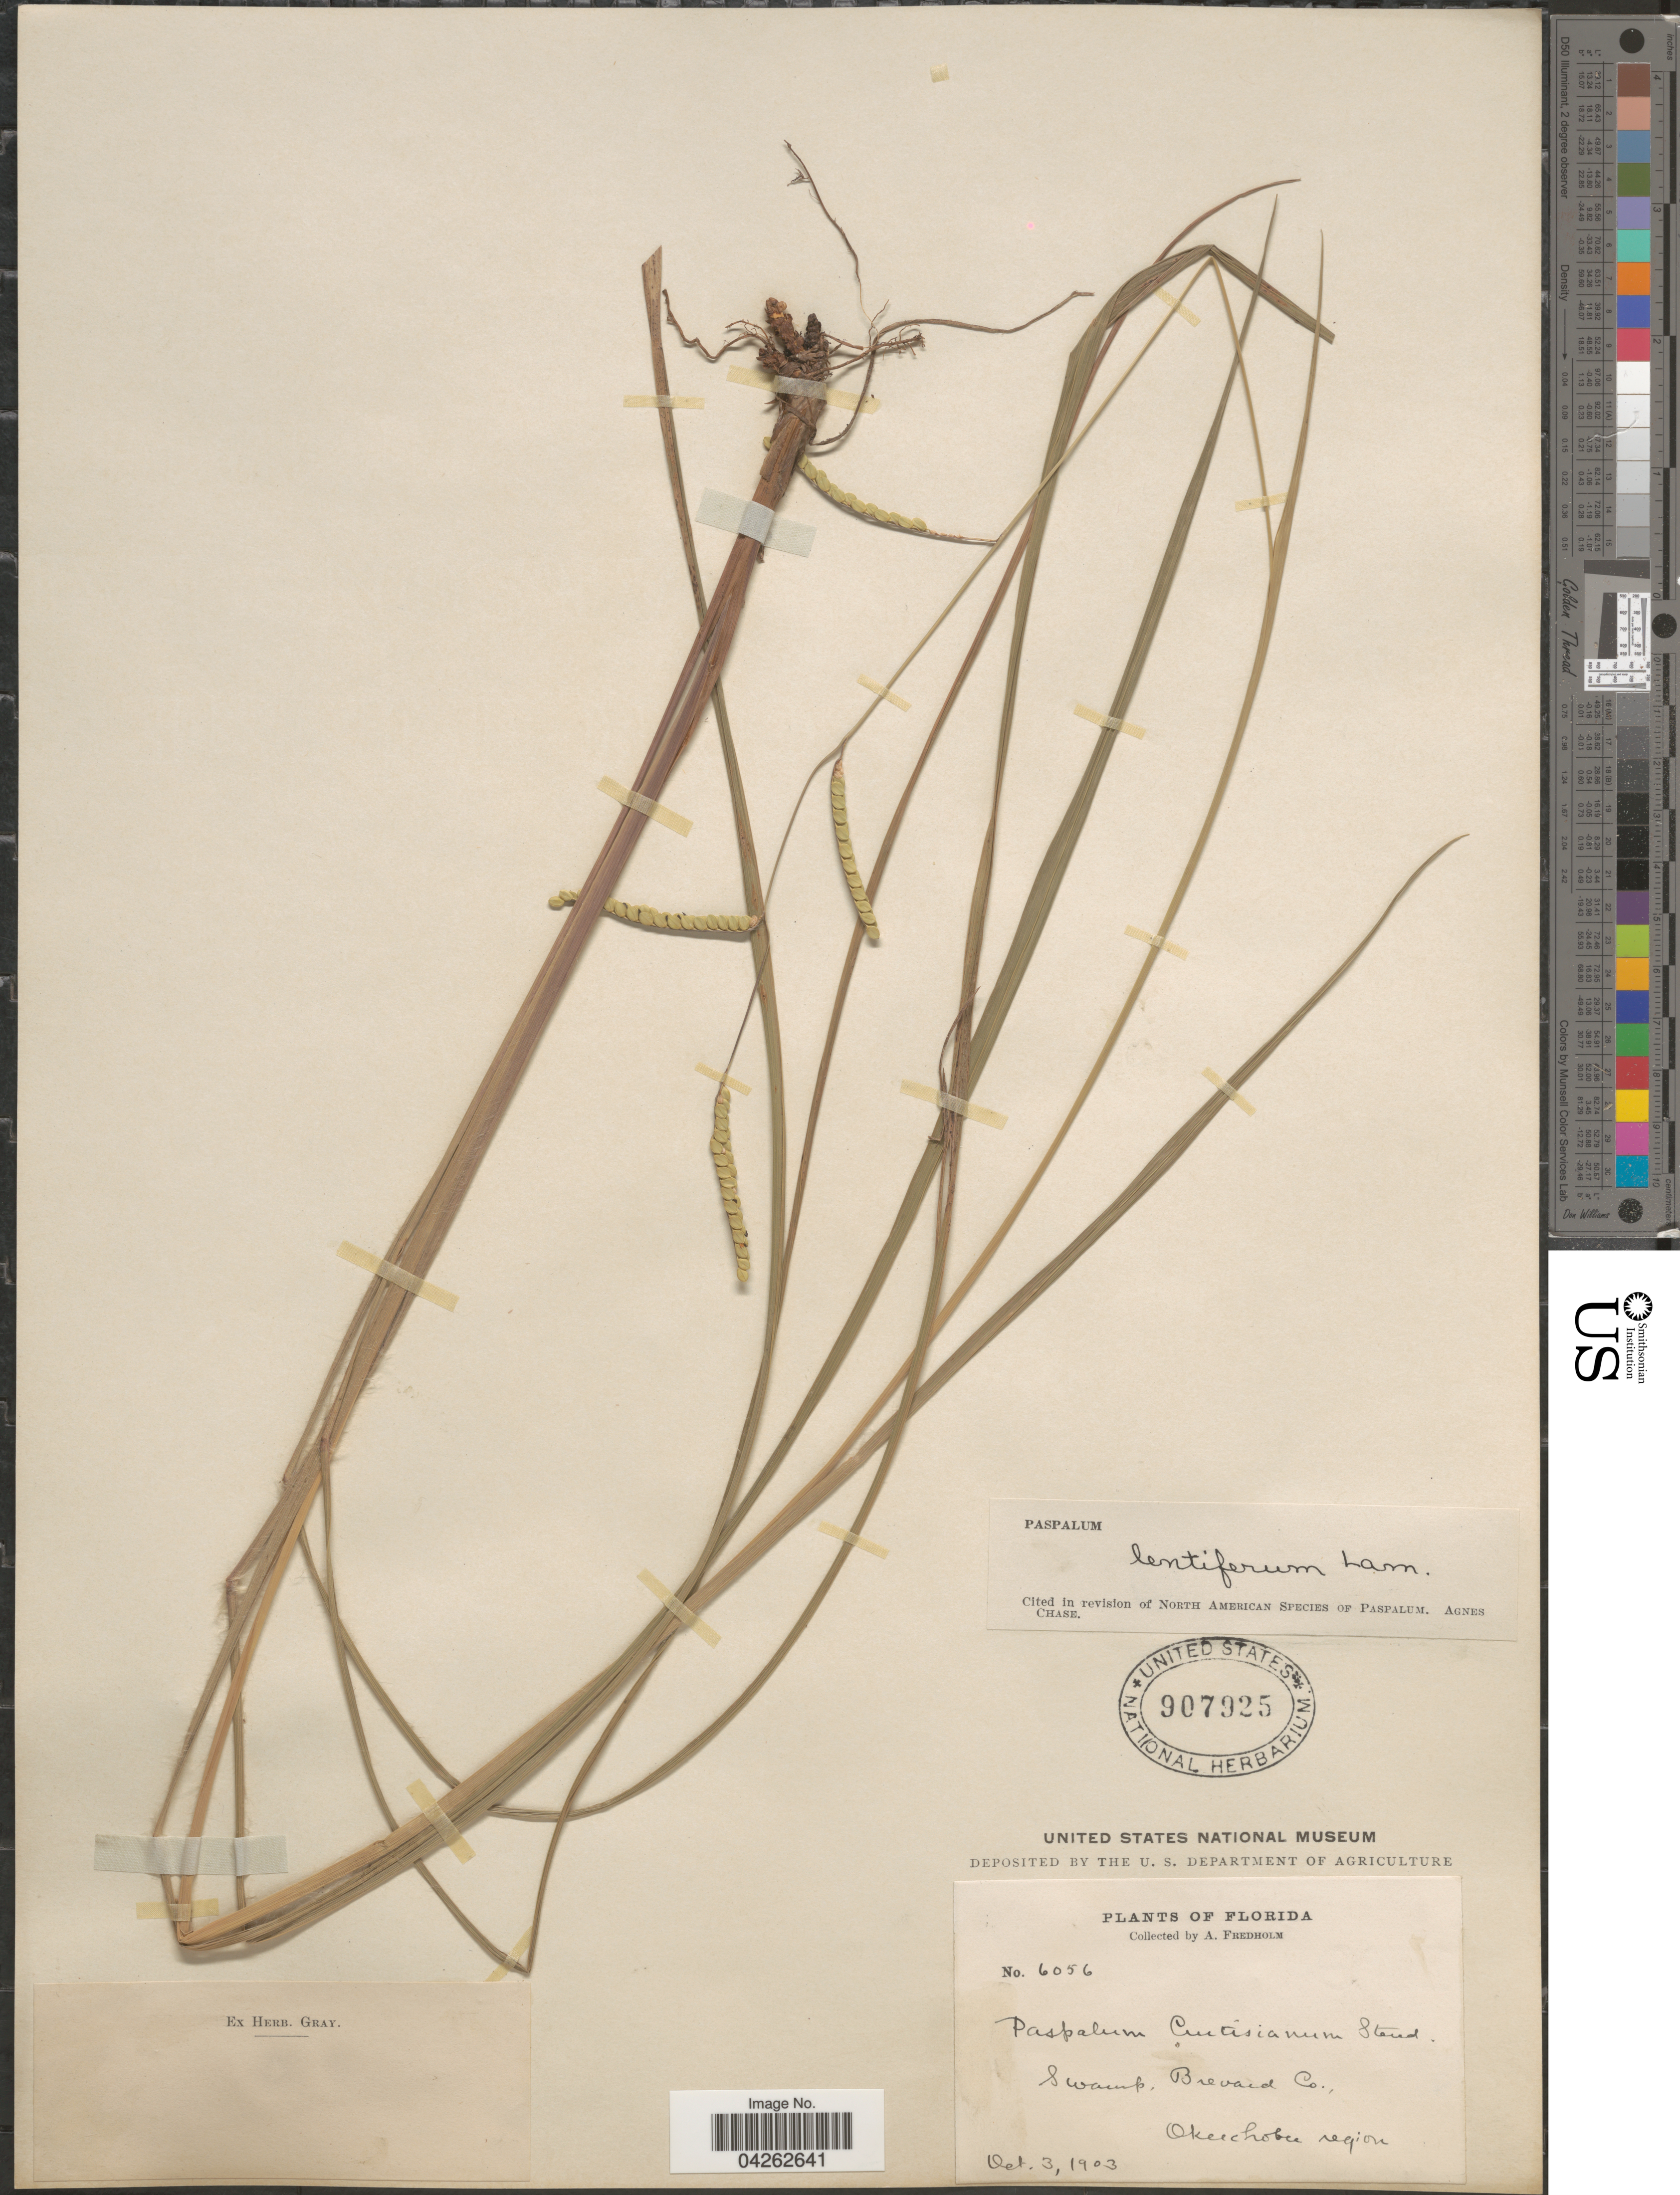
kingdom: Plantae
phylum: Tracheophyta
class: Liliopsida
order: Poales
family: Poaceae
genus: Paspalum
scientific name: Paspalum lentiferum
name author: Lam.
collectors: A. Fredholm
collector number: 6056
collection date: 1903-10-03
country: United States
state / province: Florida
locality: Swamp, Brevard Co., Okeechobee region.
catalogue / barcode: US 907925